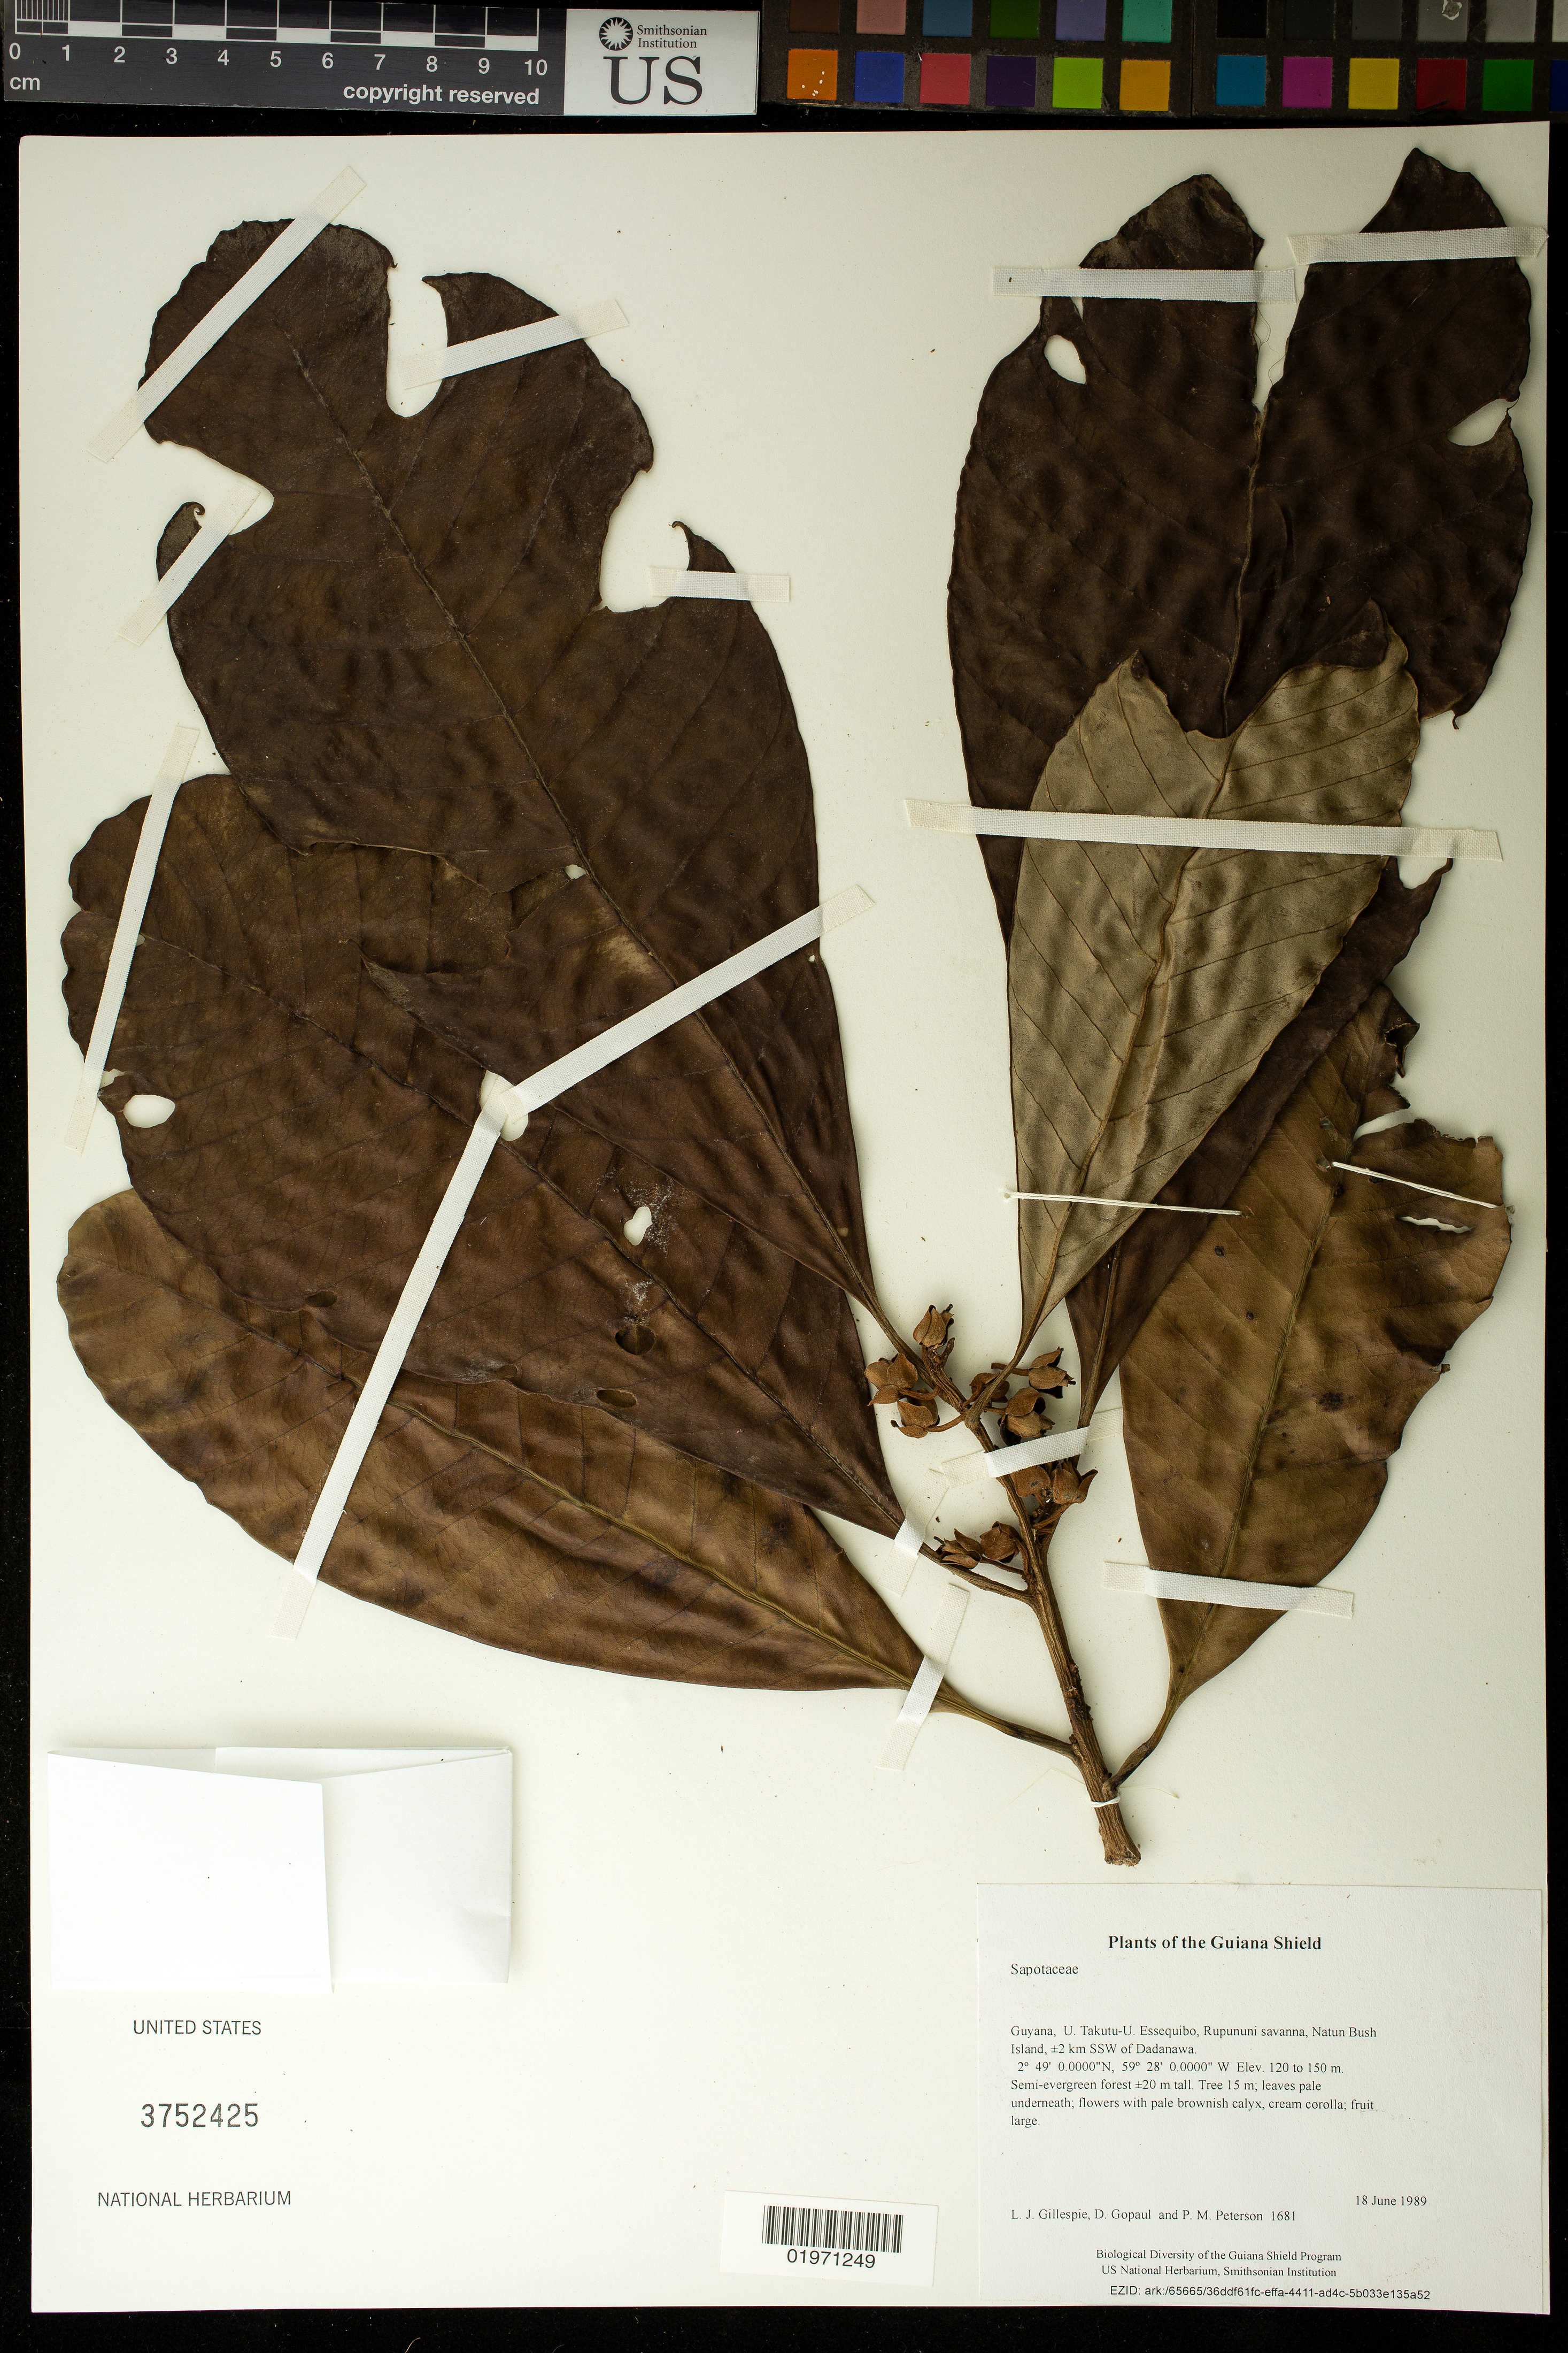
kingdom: Plantae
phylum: Tracheophyta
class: Magnoliopsida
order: Ericales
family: Sapotaceae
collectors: L. J. Gillespie, D. Gopaul & P. M. Peterson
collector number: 1681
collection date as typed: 18 June 1989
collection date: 1989-06-18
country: Guyana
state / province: U. Takutu-U. Essequibo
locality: Rupununi savanna, Natun Bush Island, ±2 km SSW of Dadanawa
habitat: Semi-evergreen forest ±20 m tall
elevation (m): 120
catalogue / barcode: US 3752425